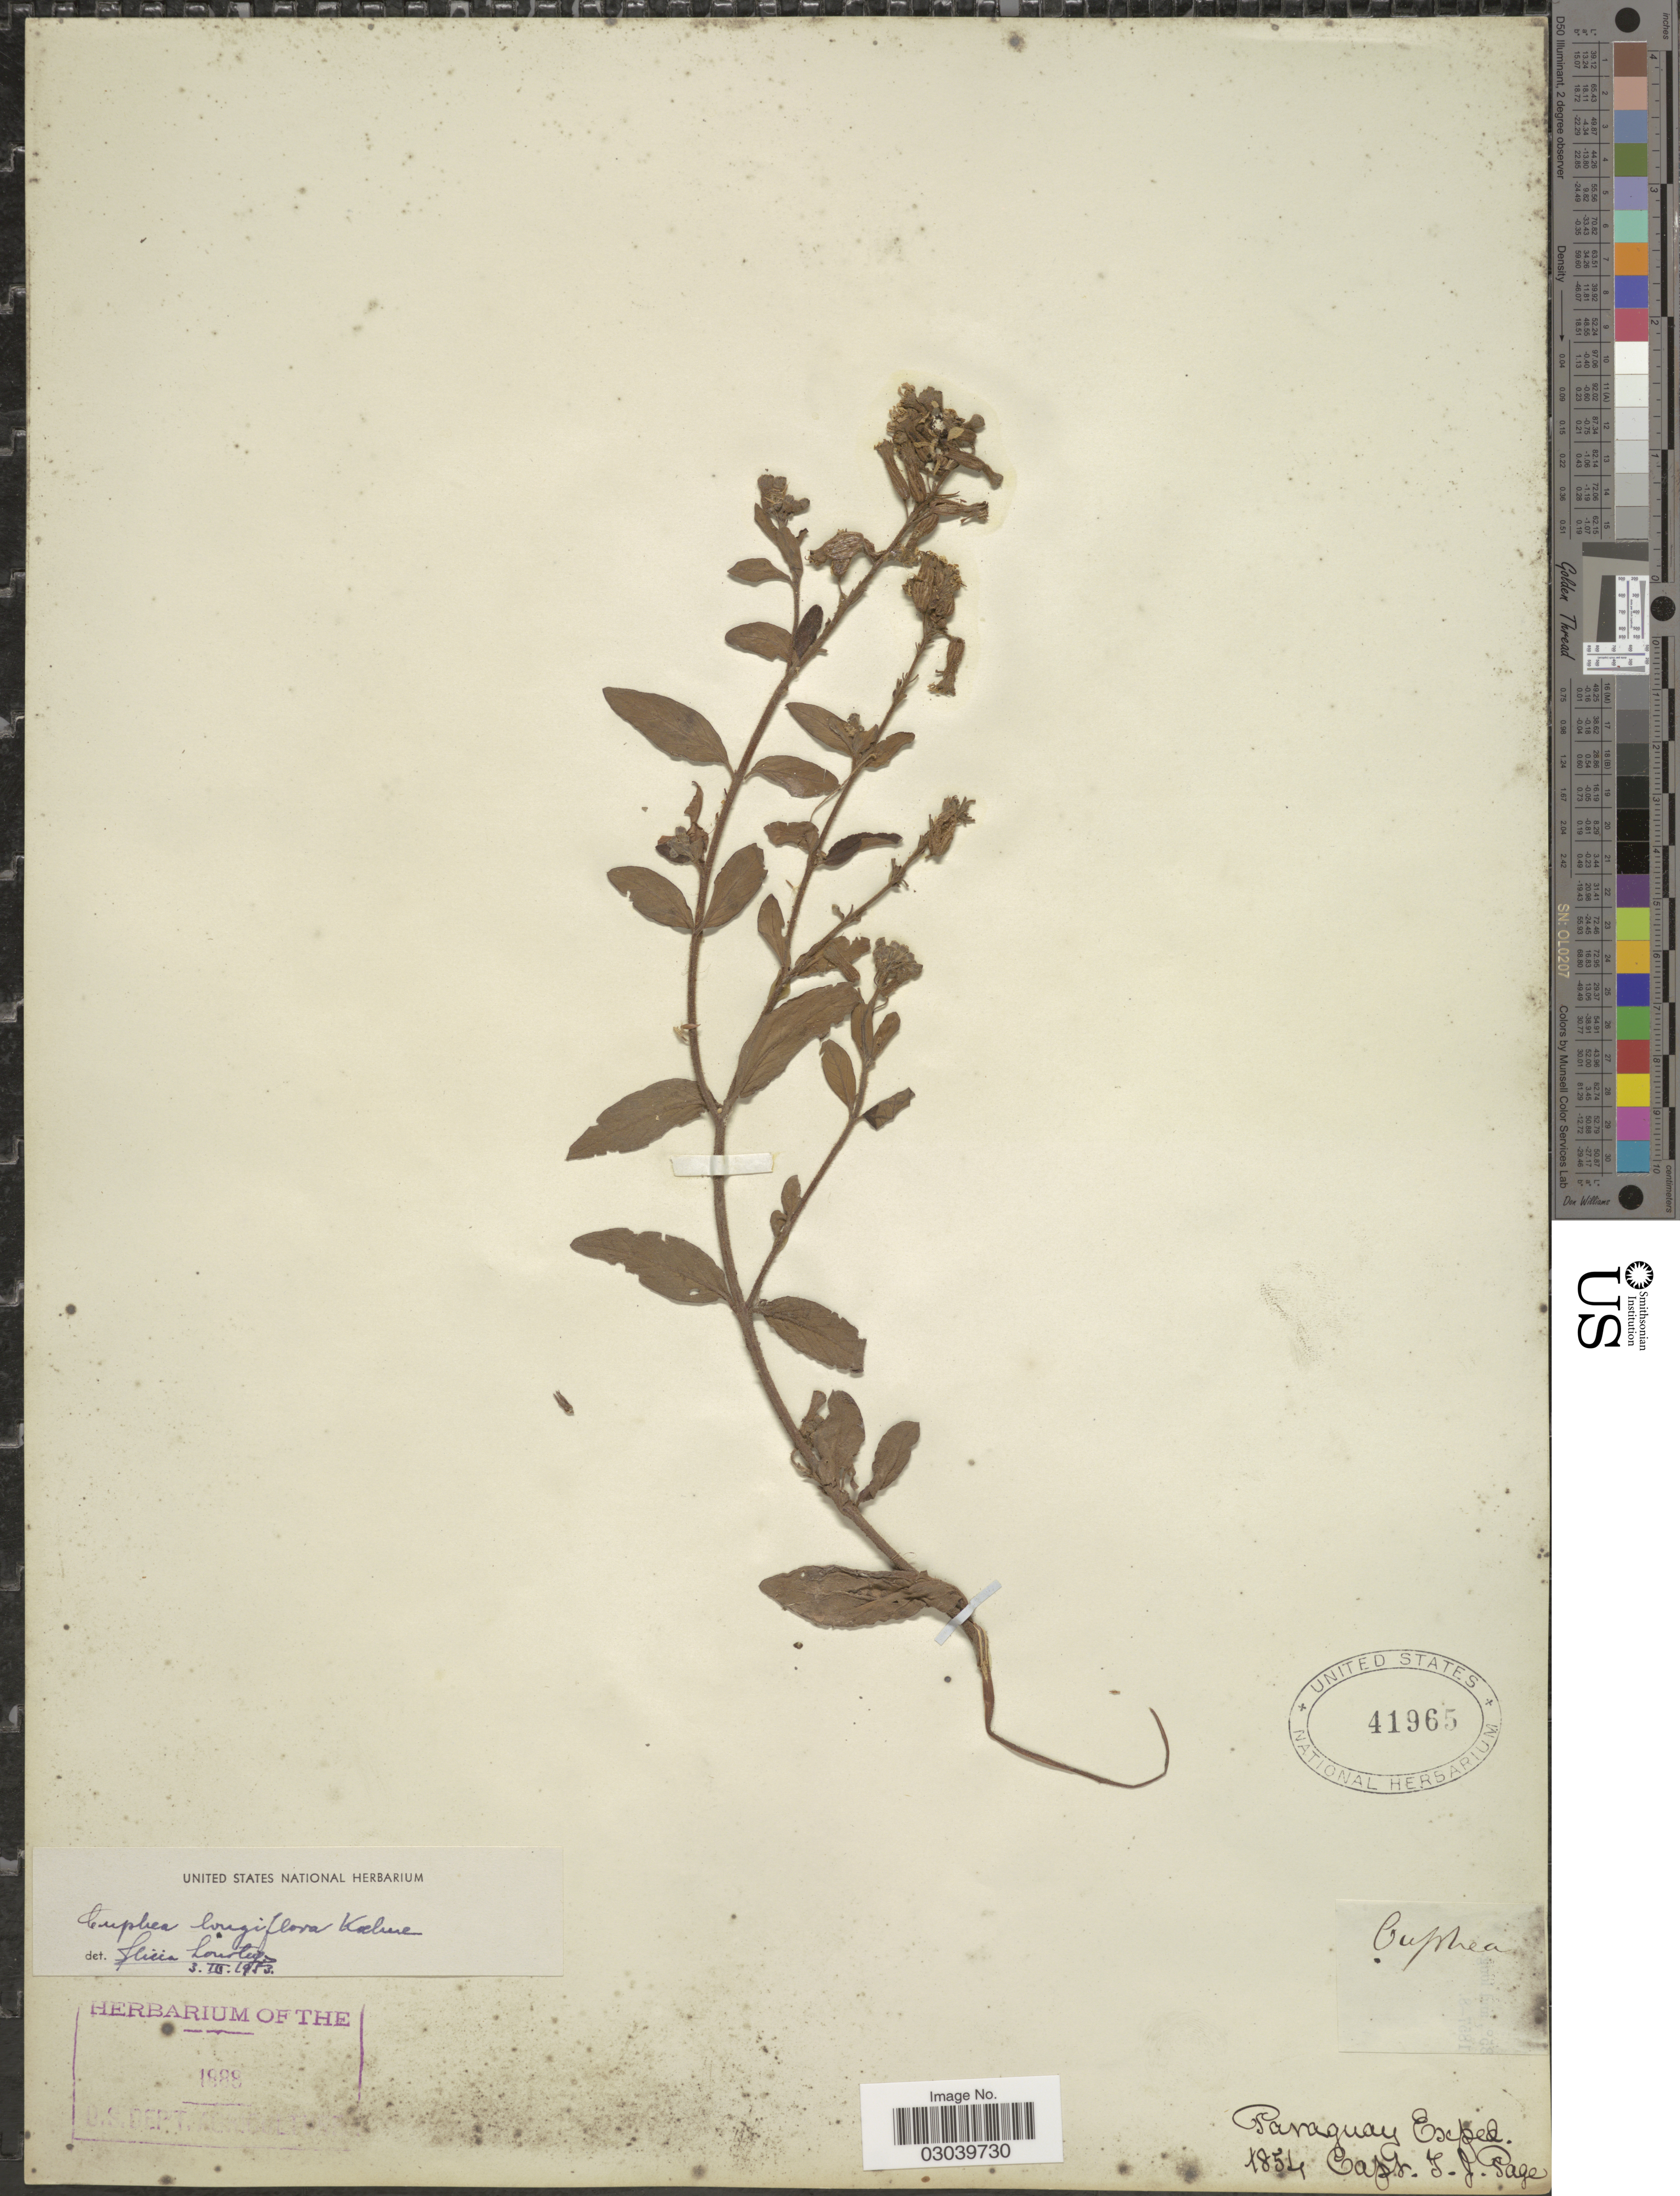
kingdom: Plantae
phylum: Tracheophyta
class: Magnoliopsida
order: Myrtales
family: Lythraceae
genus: Cuphea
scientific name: Cuphea longiflora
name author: Koehne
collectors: T. J. Page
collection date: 1854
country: Paraguay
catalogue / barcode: US 41965